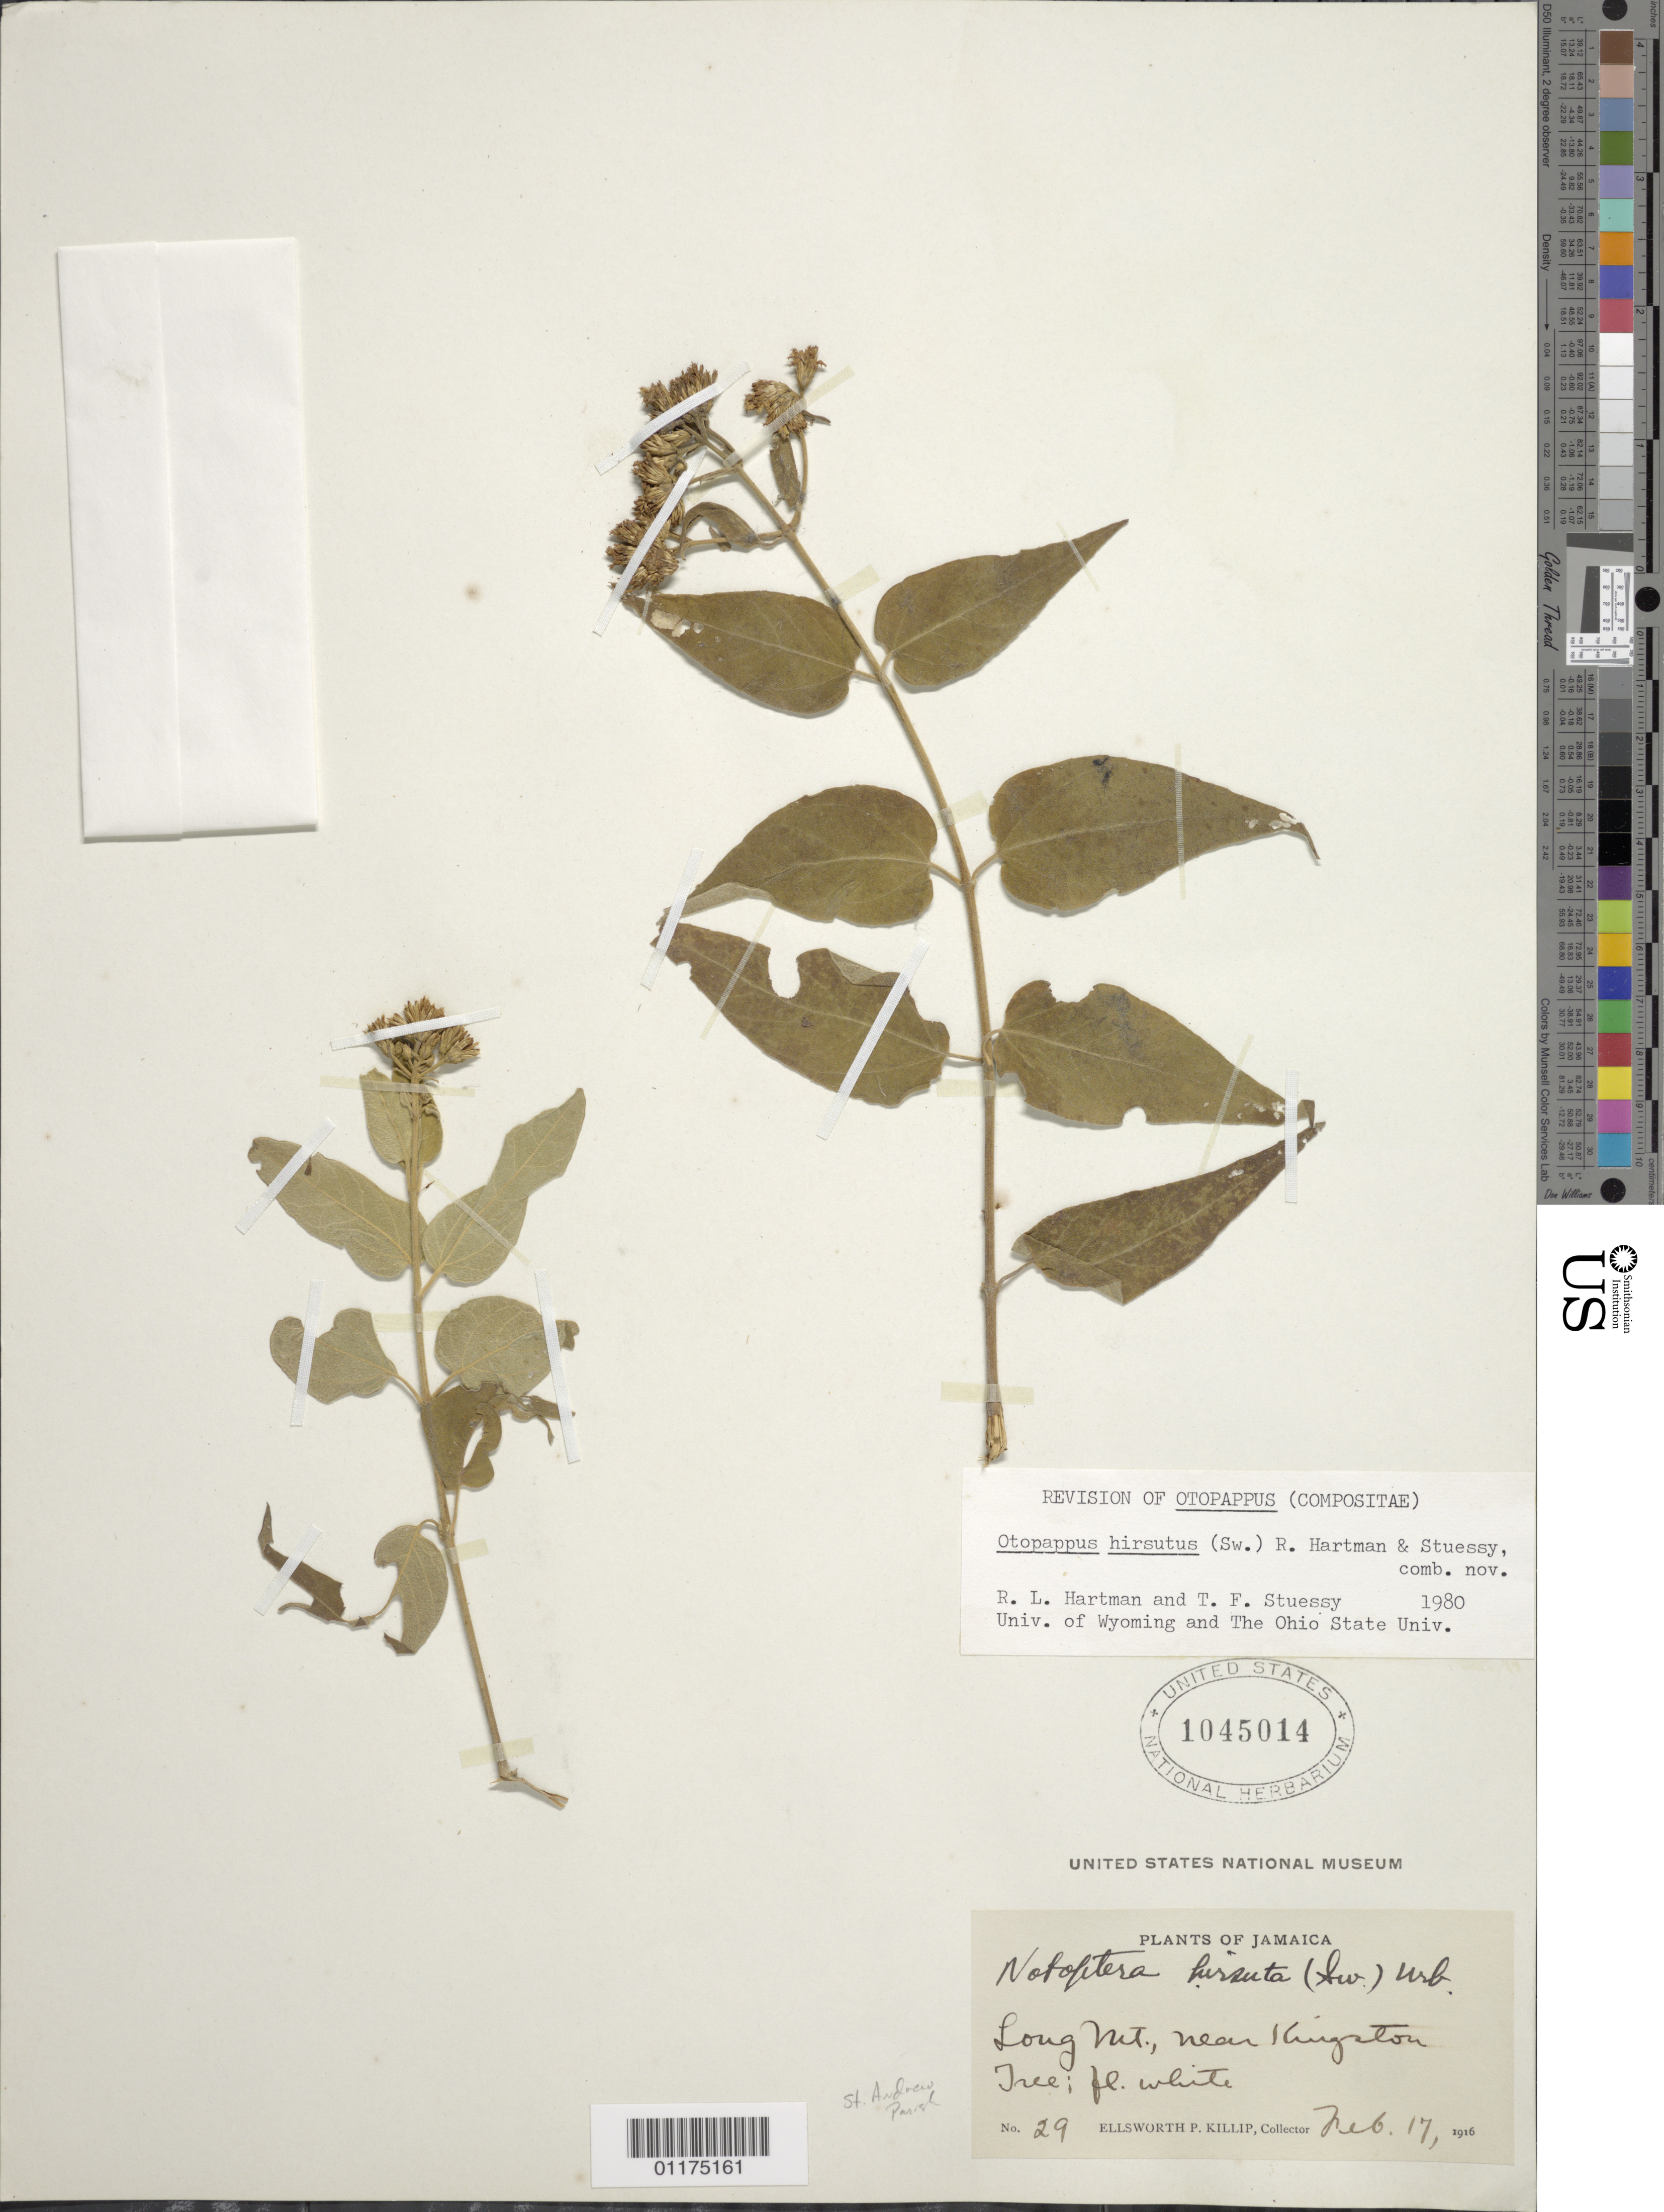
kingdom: Plantae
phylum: Tracheophyta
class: Magnoliopsida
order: Asterales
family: Asteraceae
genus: Otopappus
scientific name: Otopappus hirsutus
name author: (Sw.) R.L. Hartm. & Stuessy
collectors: E. P. Killip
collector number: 29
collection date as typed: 17 Feb 1916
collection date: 1916-02-17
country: Jamaica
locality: Long W.I., near Kingston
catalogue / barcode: US 1045014